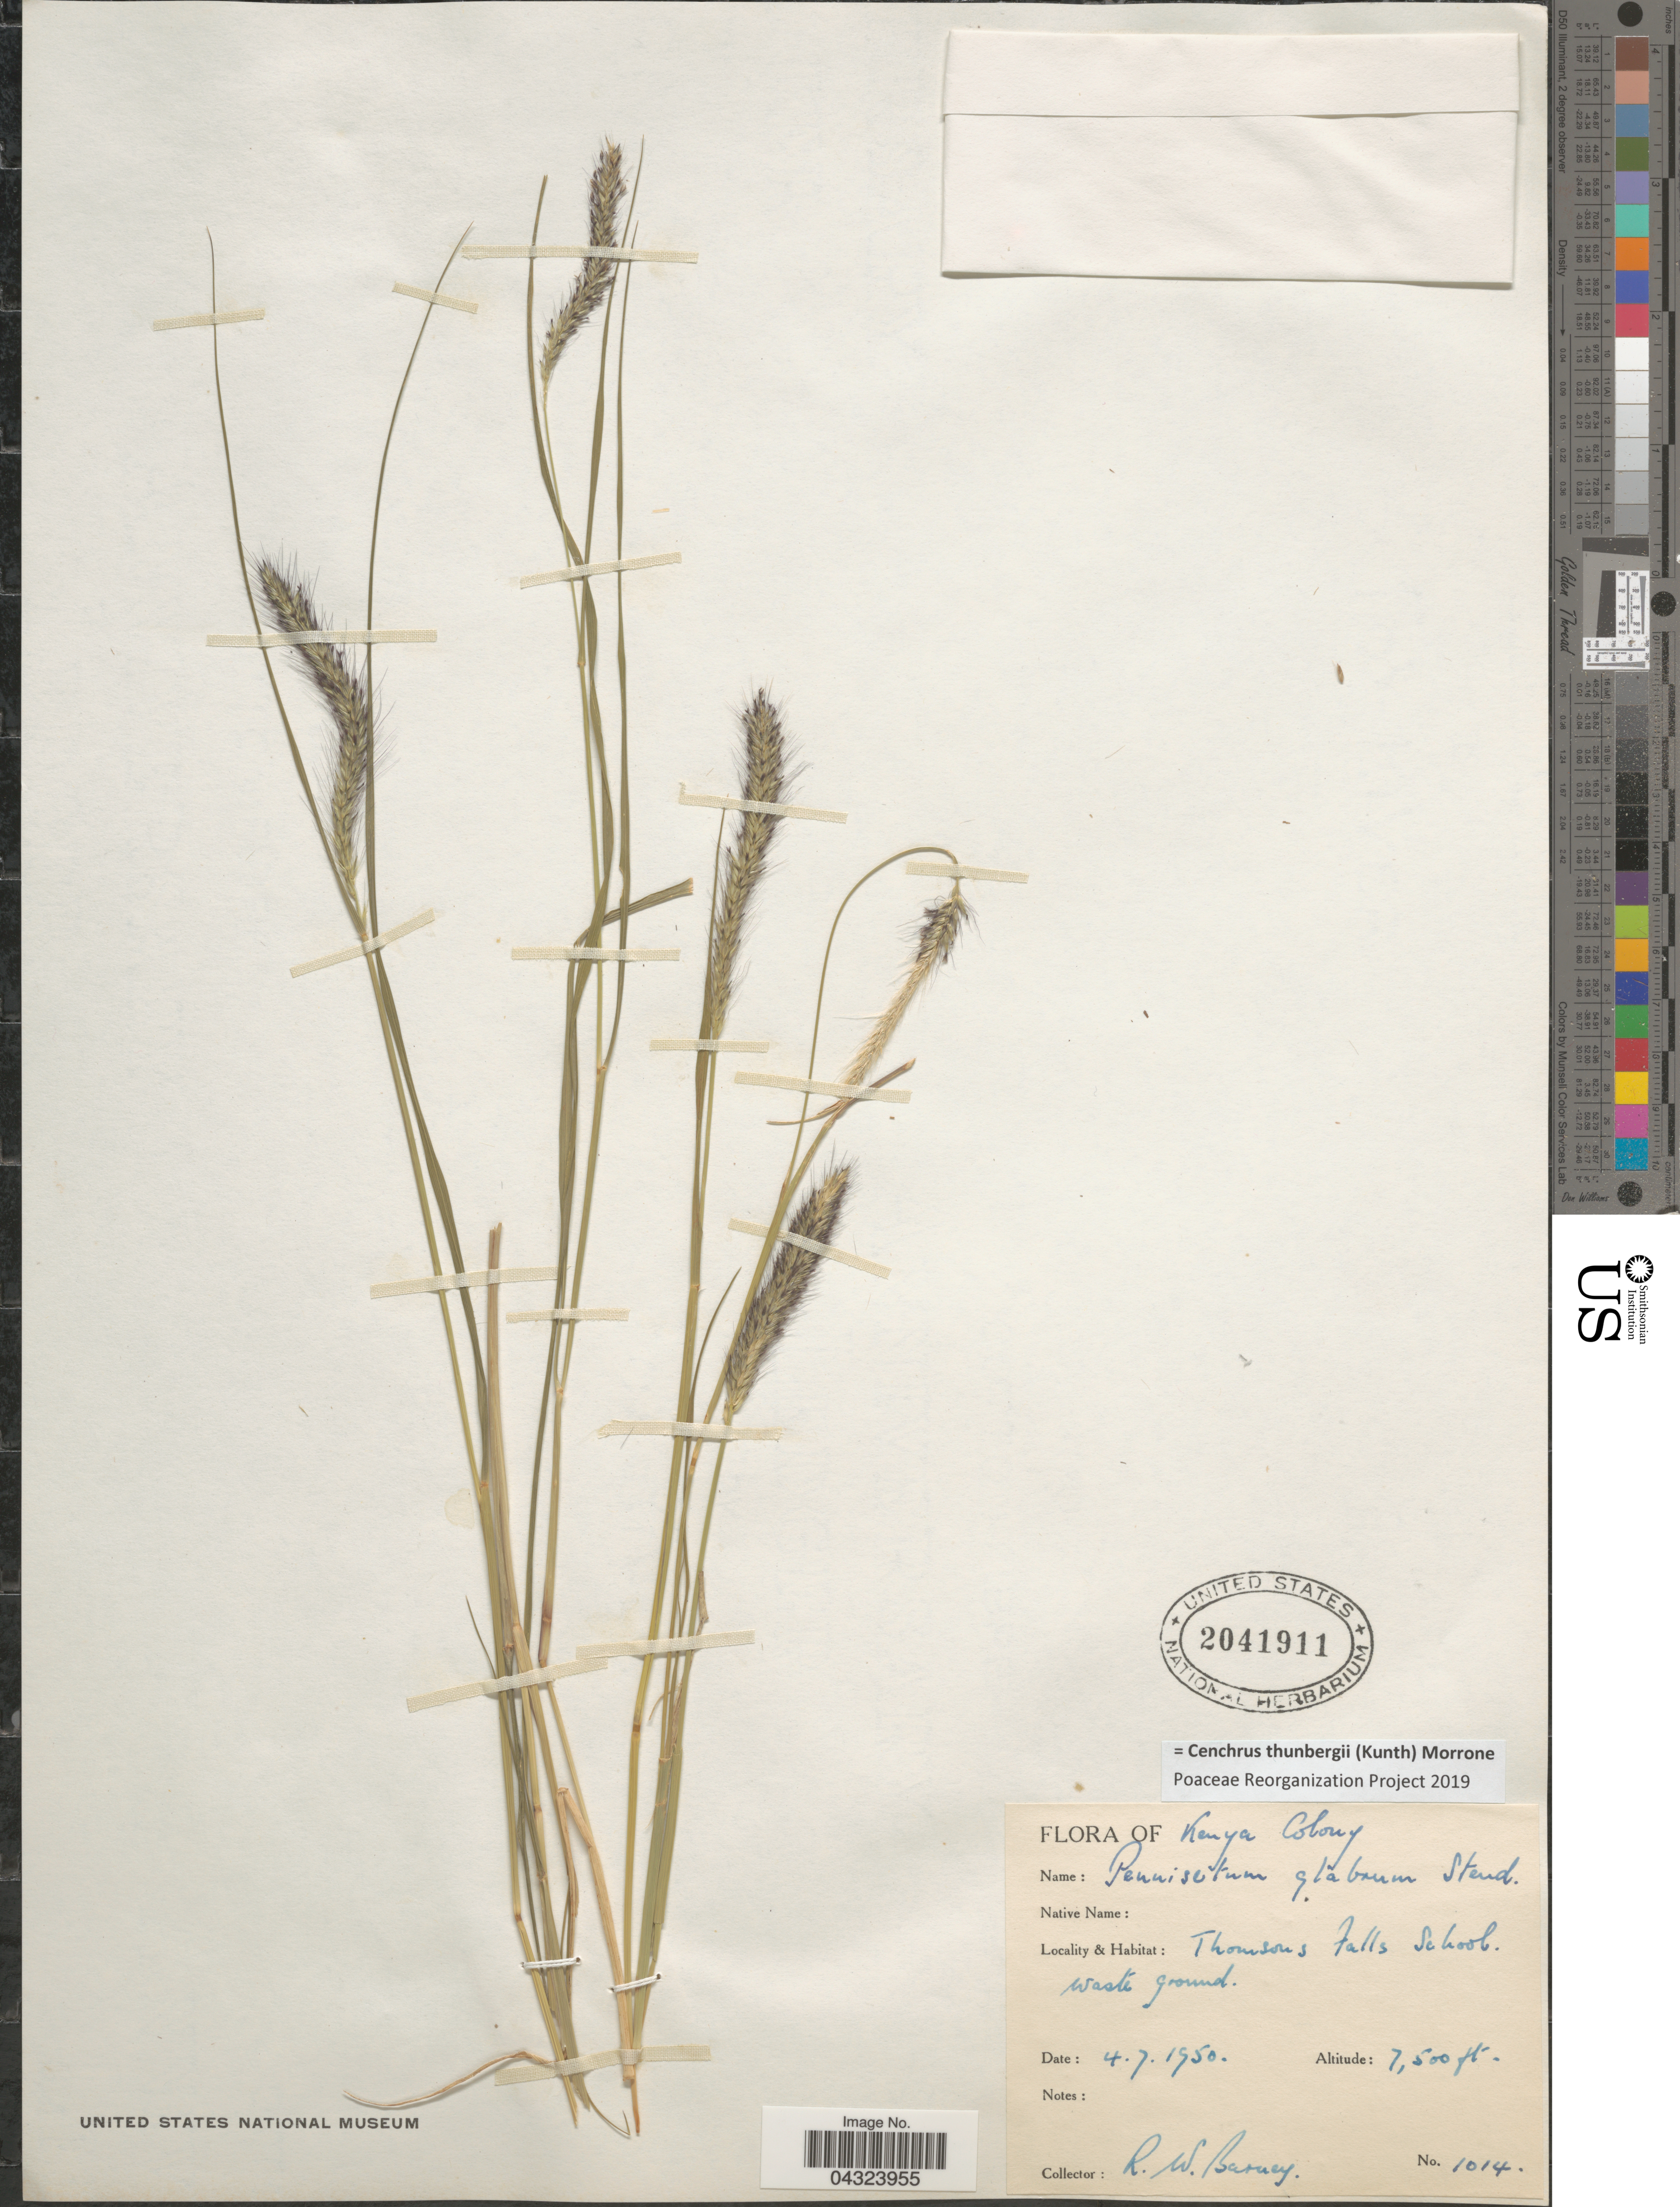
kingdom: Plantae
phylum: Tracheophyta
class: Liliopsida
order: Poales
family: Poaceae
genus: Cenchrus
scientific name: Cenchrus thunbergii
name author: (Kunth) Morrone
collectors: R. Barney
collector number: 1014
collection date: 1950-07-04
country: Kenya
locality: Kenya Colony. Thomsons Falls School.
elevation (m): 2286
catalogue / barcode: US 2041911